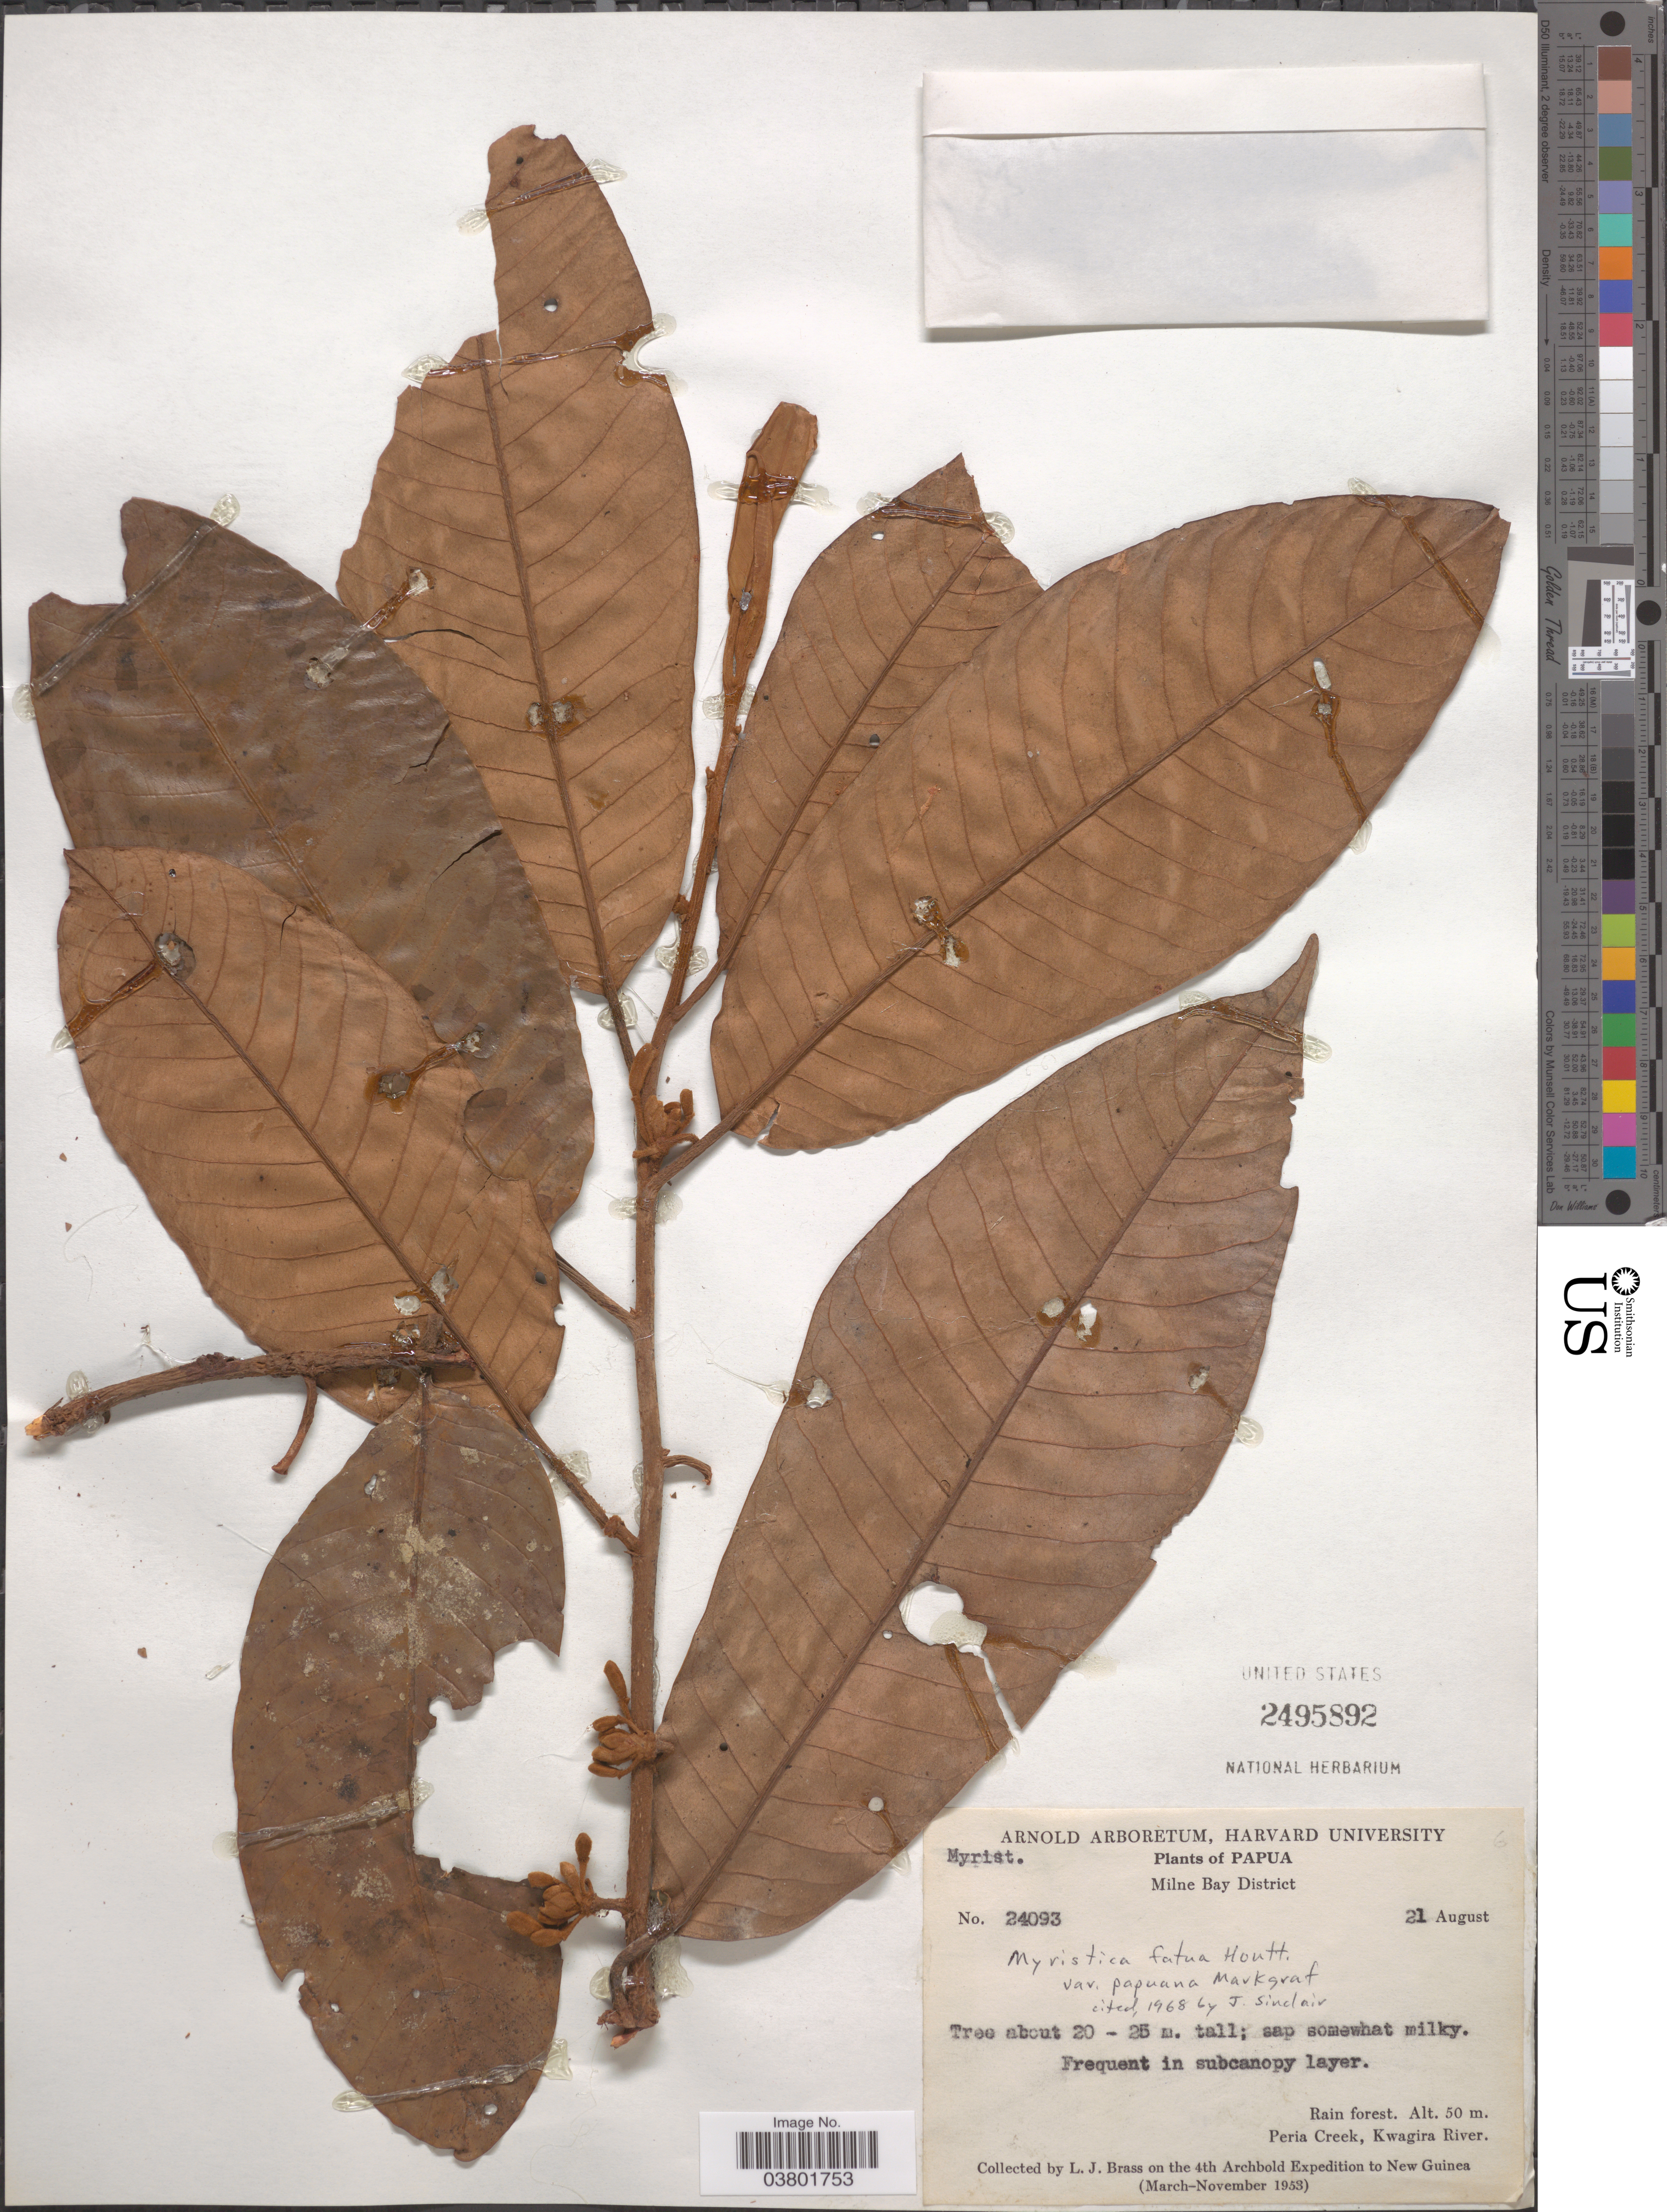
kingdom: Plantae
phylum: Tracheophyta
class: Magnoliopsida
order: Magnoliales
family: Myristicaceae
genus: Myristica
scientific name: Myristica fatua var. papuana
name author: Markgr.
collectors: L. J. Brass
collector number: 24093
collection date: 1953-08-21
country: Papua New Guinea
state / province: Milne Bay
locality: Papua. Milne Bay District. Peria Creek, Kwagira River. New Guinea.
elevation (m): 50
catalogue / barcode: US 2495892